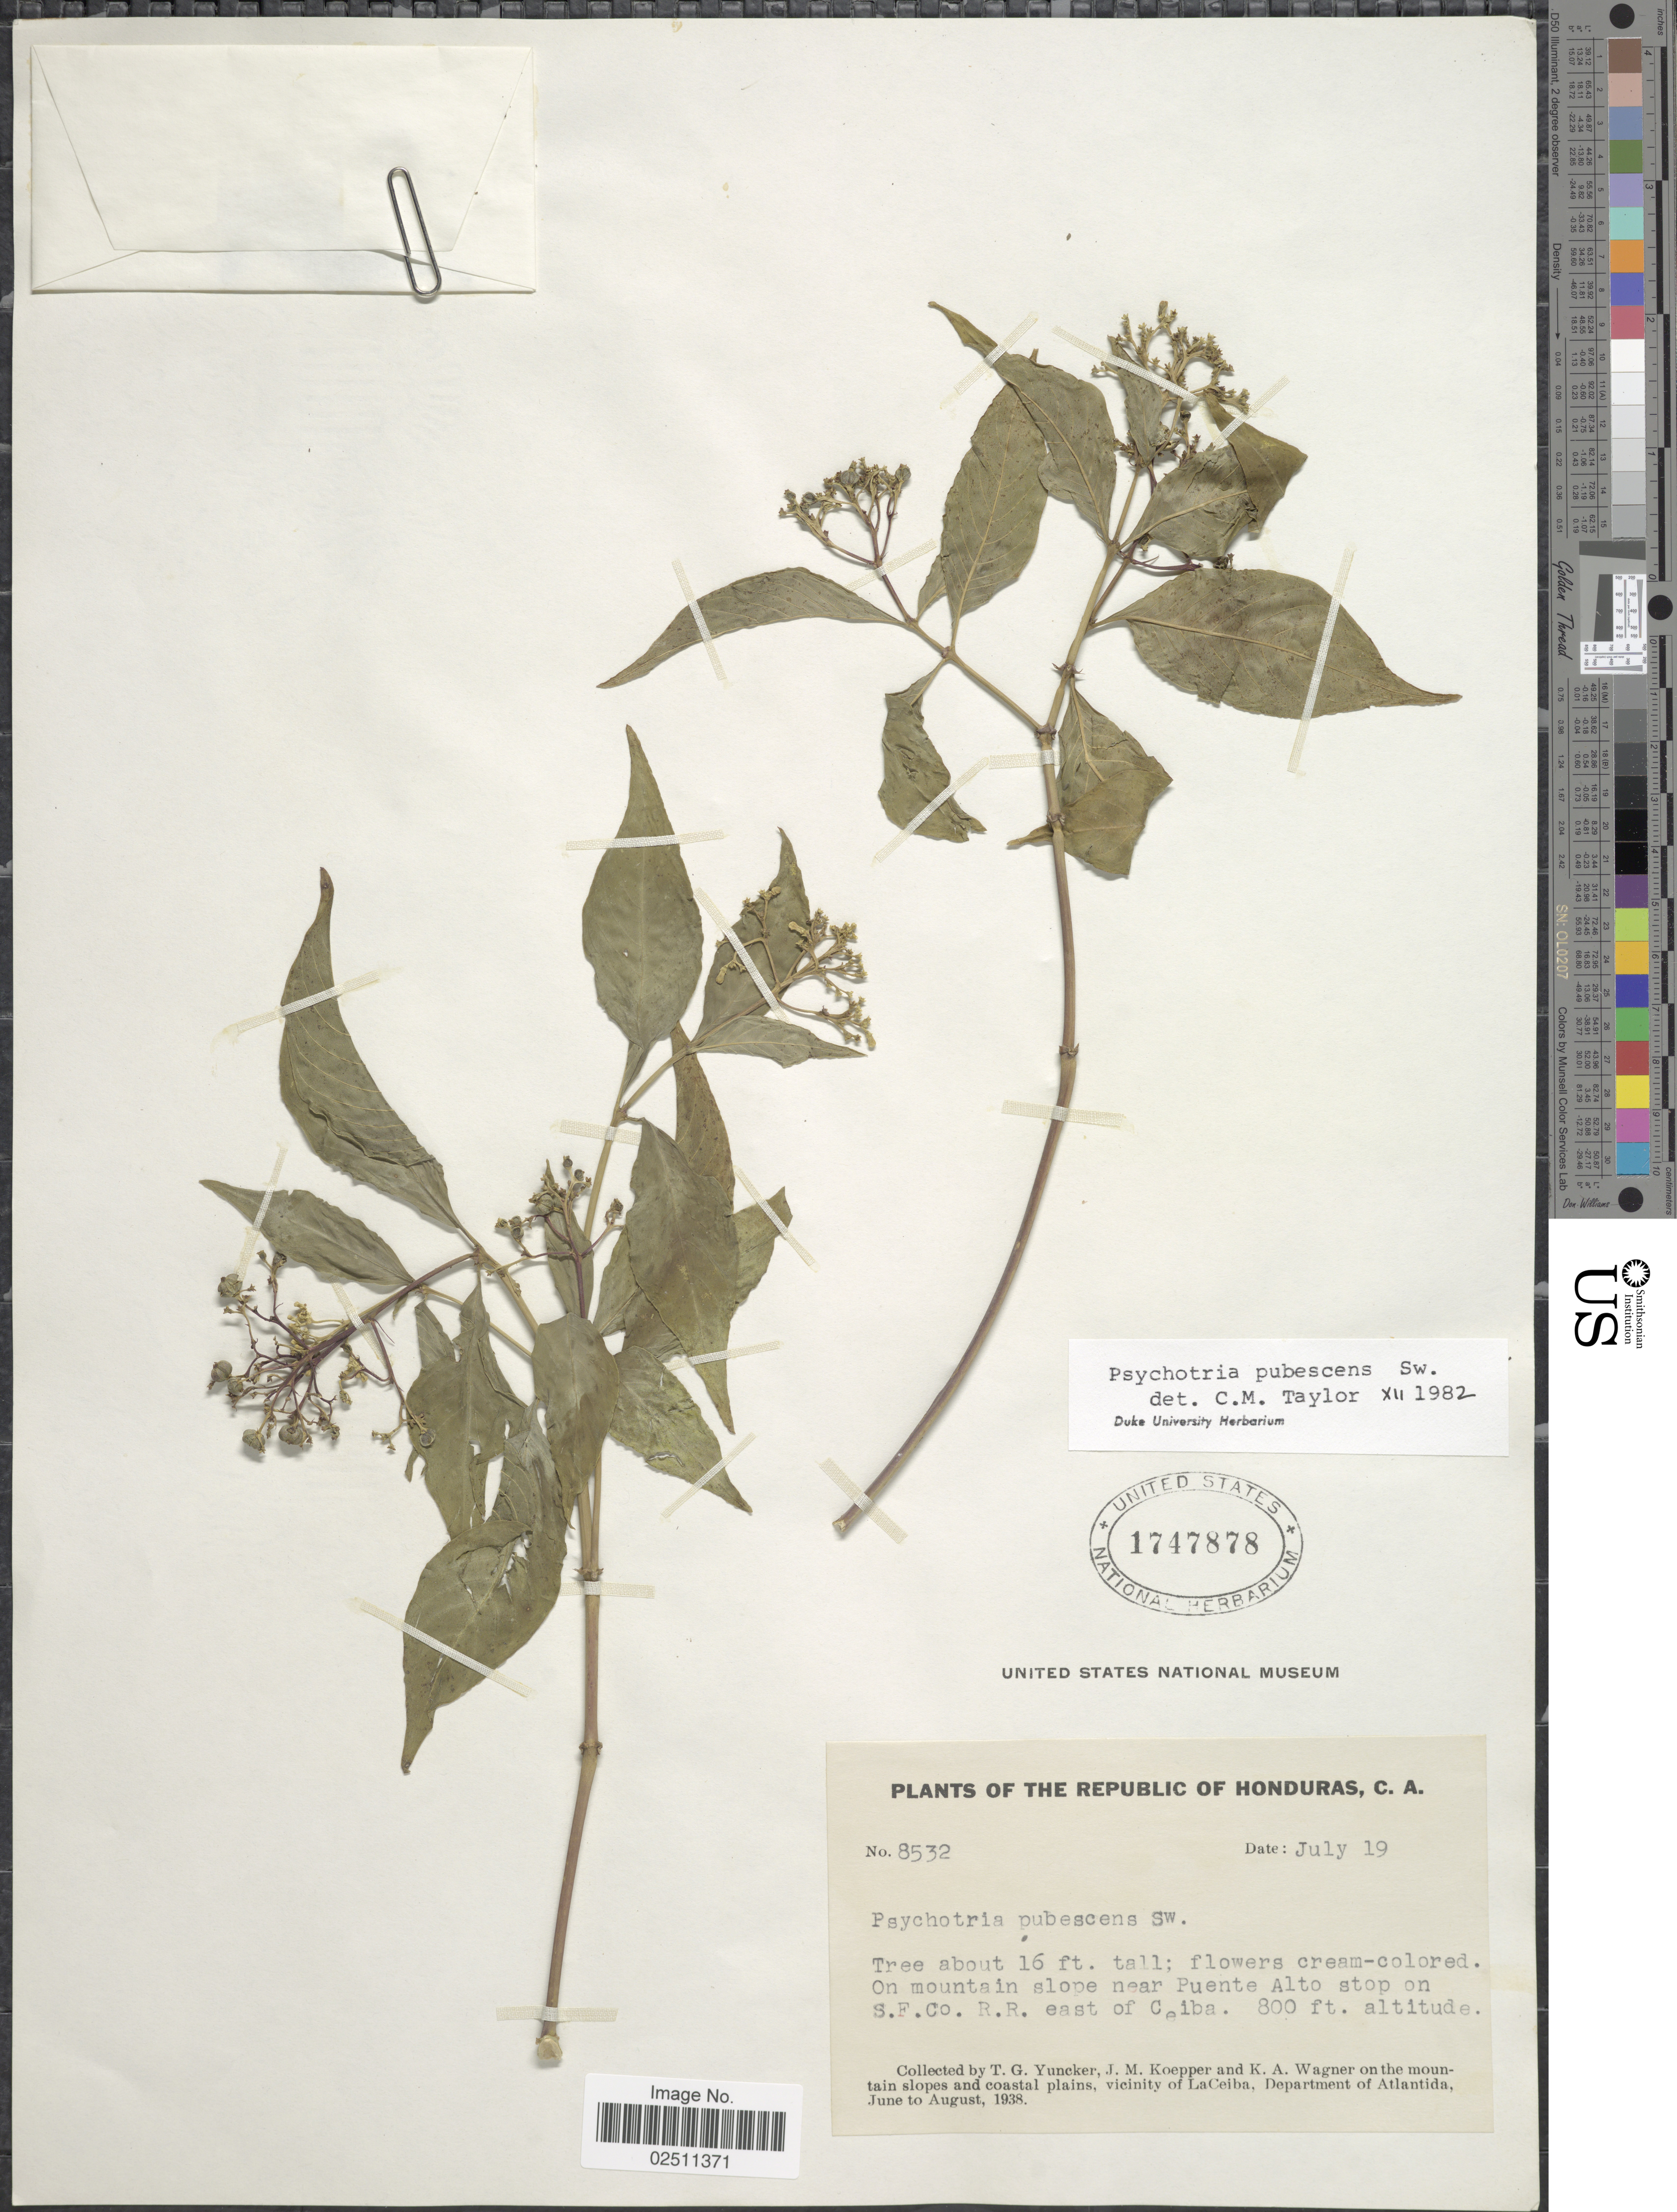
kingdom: Plantae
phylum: Tracheophyta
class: Magnoliopsida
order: Gentianales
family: Rubiaceae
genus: Psychotria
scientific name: Psychotria pubescens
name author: Sw.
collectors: T. G. Yuncker, J. M. Koepper & K. A. Wagner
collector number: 8532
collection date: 1938-07-19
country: Honduras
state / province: Atlántida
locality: Republic of Honduras. On mountain slope near Puente Alto stop on S.F. Co R.R. east of Ceiba. On mountain slopes and coastal plains, vicinity of La Ceiba, Department of Atlantida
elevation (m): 244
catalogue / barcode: US 1747878